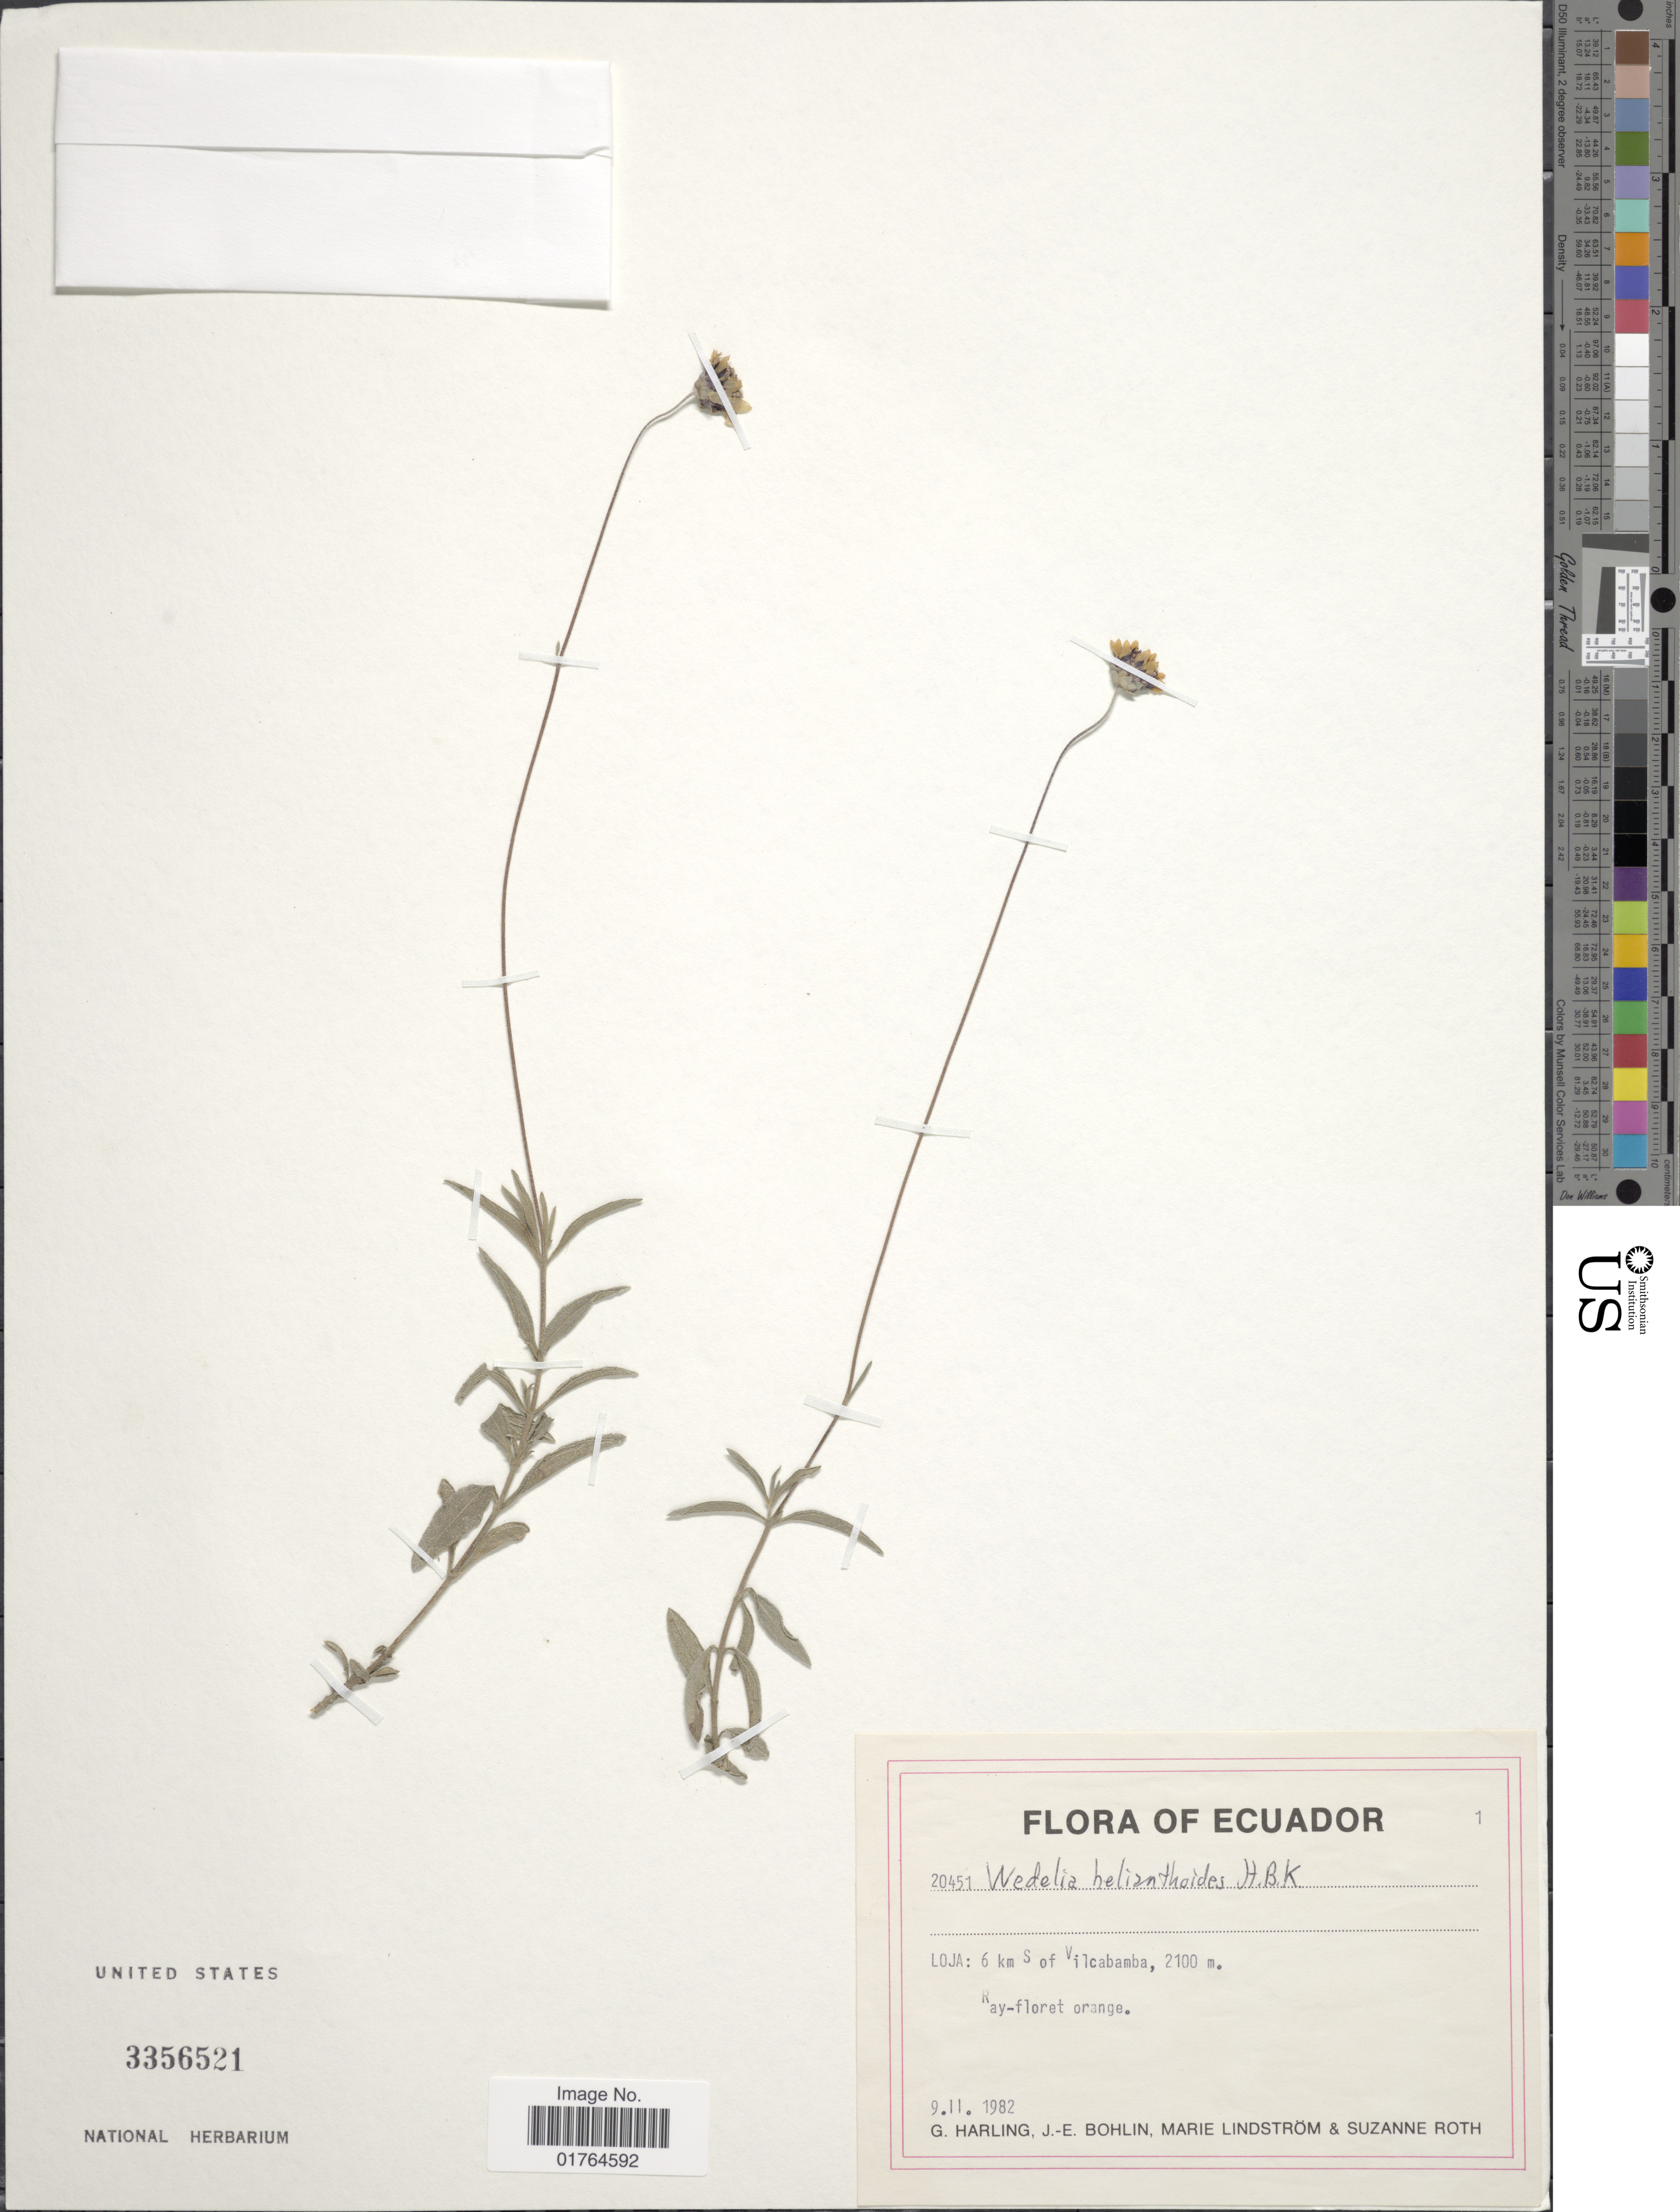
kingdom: Plantae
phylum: Tracheophyta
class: Magnoliopsida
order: Asterales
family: Asteraceae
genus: Wedelia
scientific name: Wedelia helianthoides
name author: Kunth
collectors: G. Harling, J. Bohlin, M. Lindström & S. Roth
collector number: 20451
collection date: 1982-02-09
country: Ecuador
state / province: Loja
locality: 6 km S of Vilcabamba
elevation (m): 2100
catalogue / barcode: US 3356521